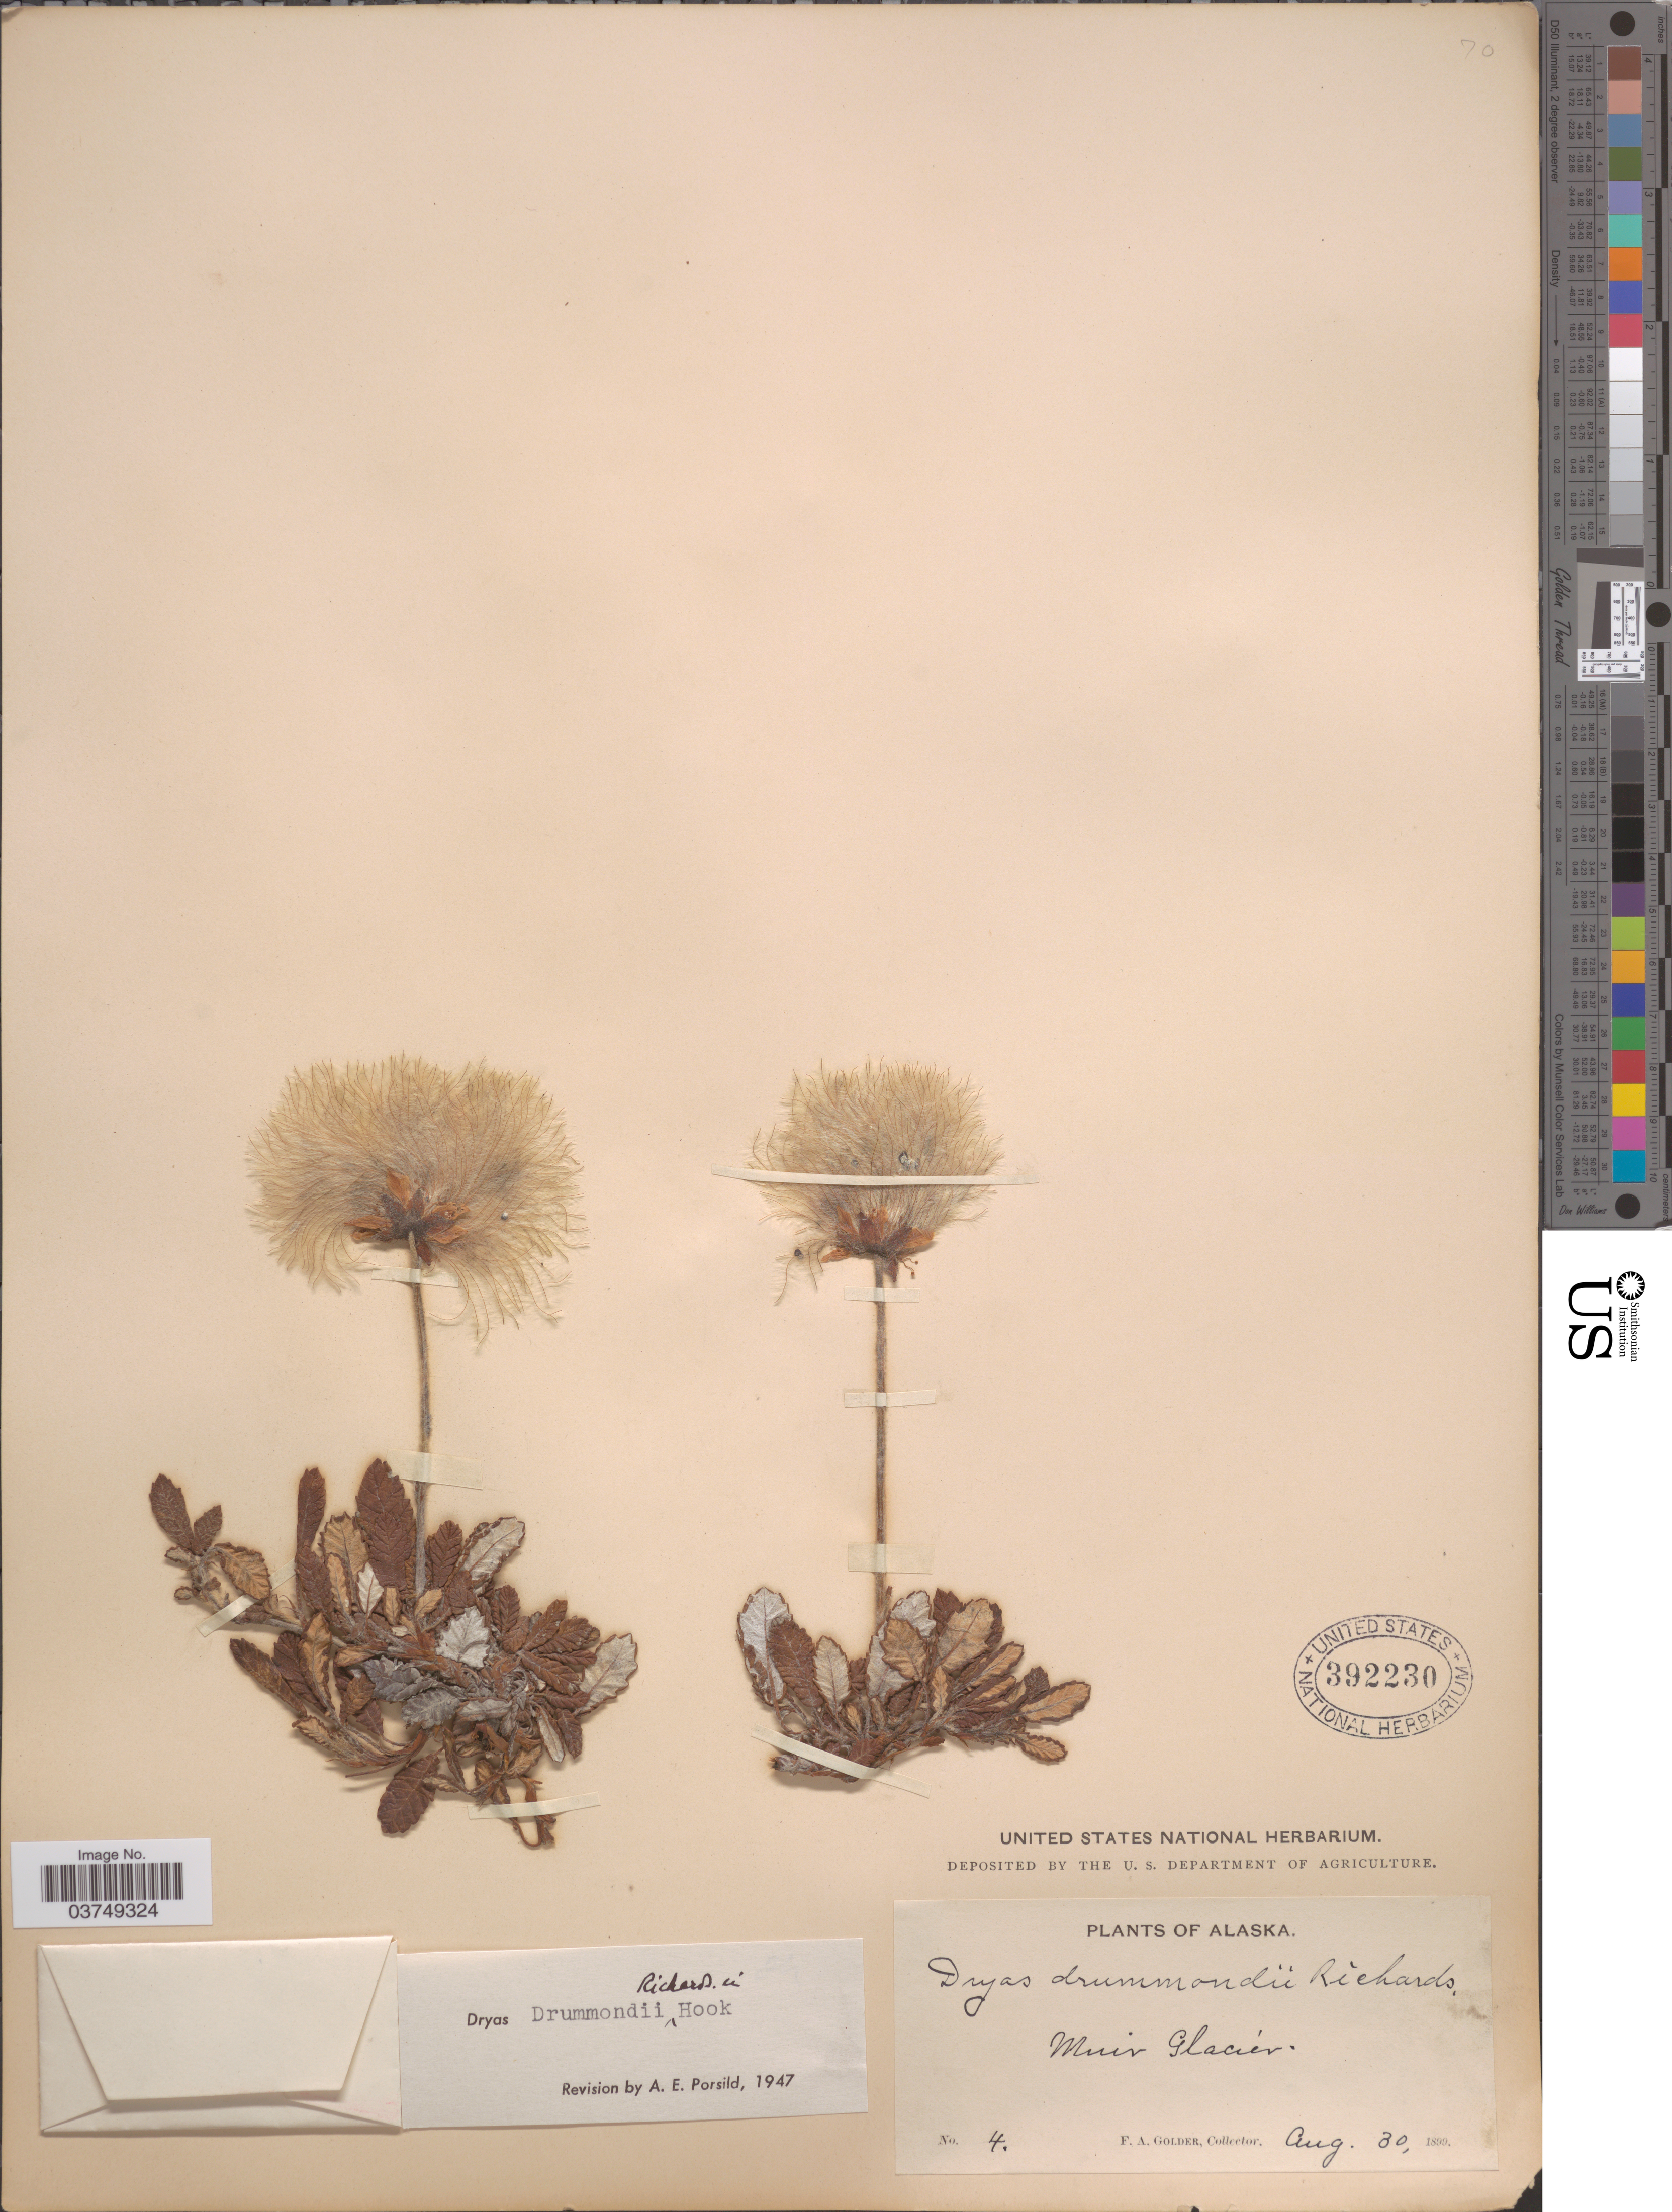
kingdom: Plantae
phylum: Tracheophyta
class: Magnoliopsida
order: Rosales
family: Rosaceae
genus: Dryas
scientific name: Dryas drummondii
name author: Hook. & Richardson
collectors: F. Golder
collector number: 4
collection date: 1899-08-30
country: United States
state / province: Alaska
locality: Muir Glacier.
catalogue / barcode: US 392230